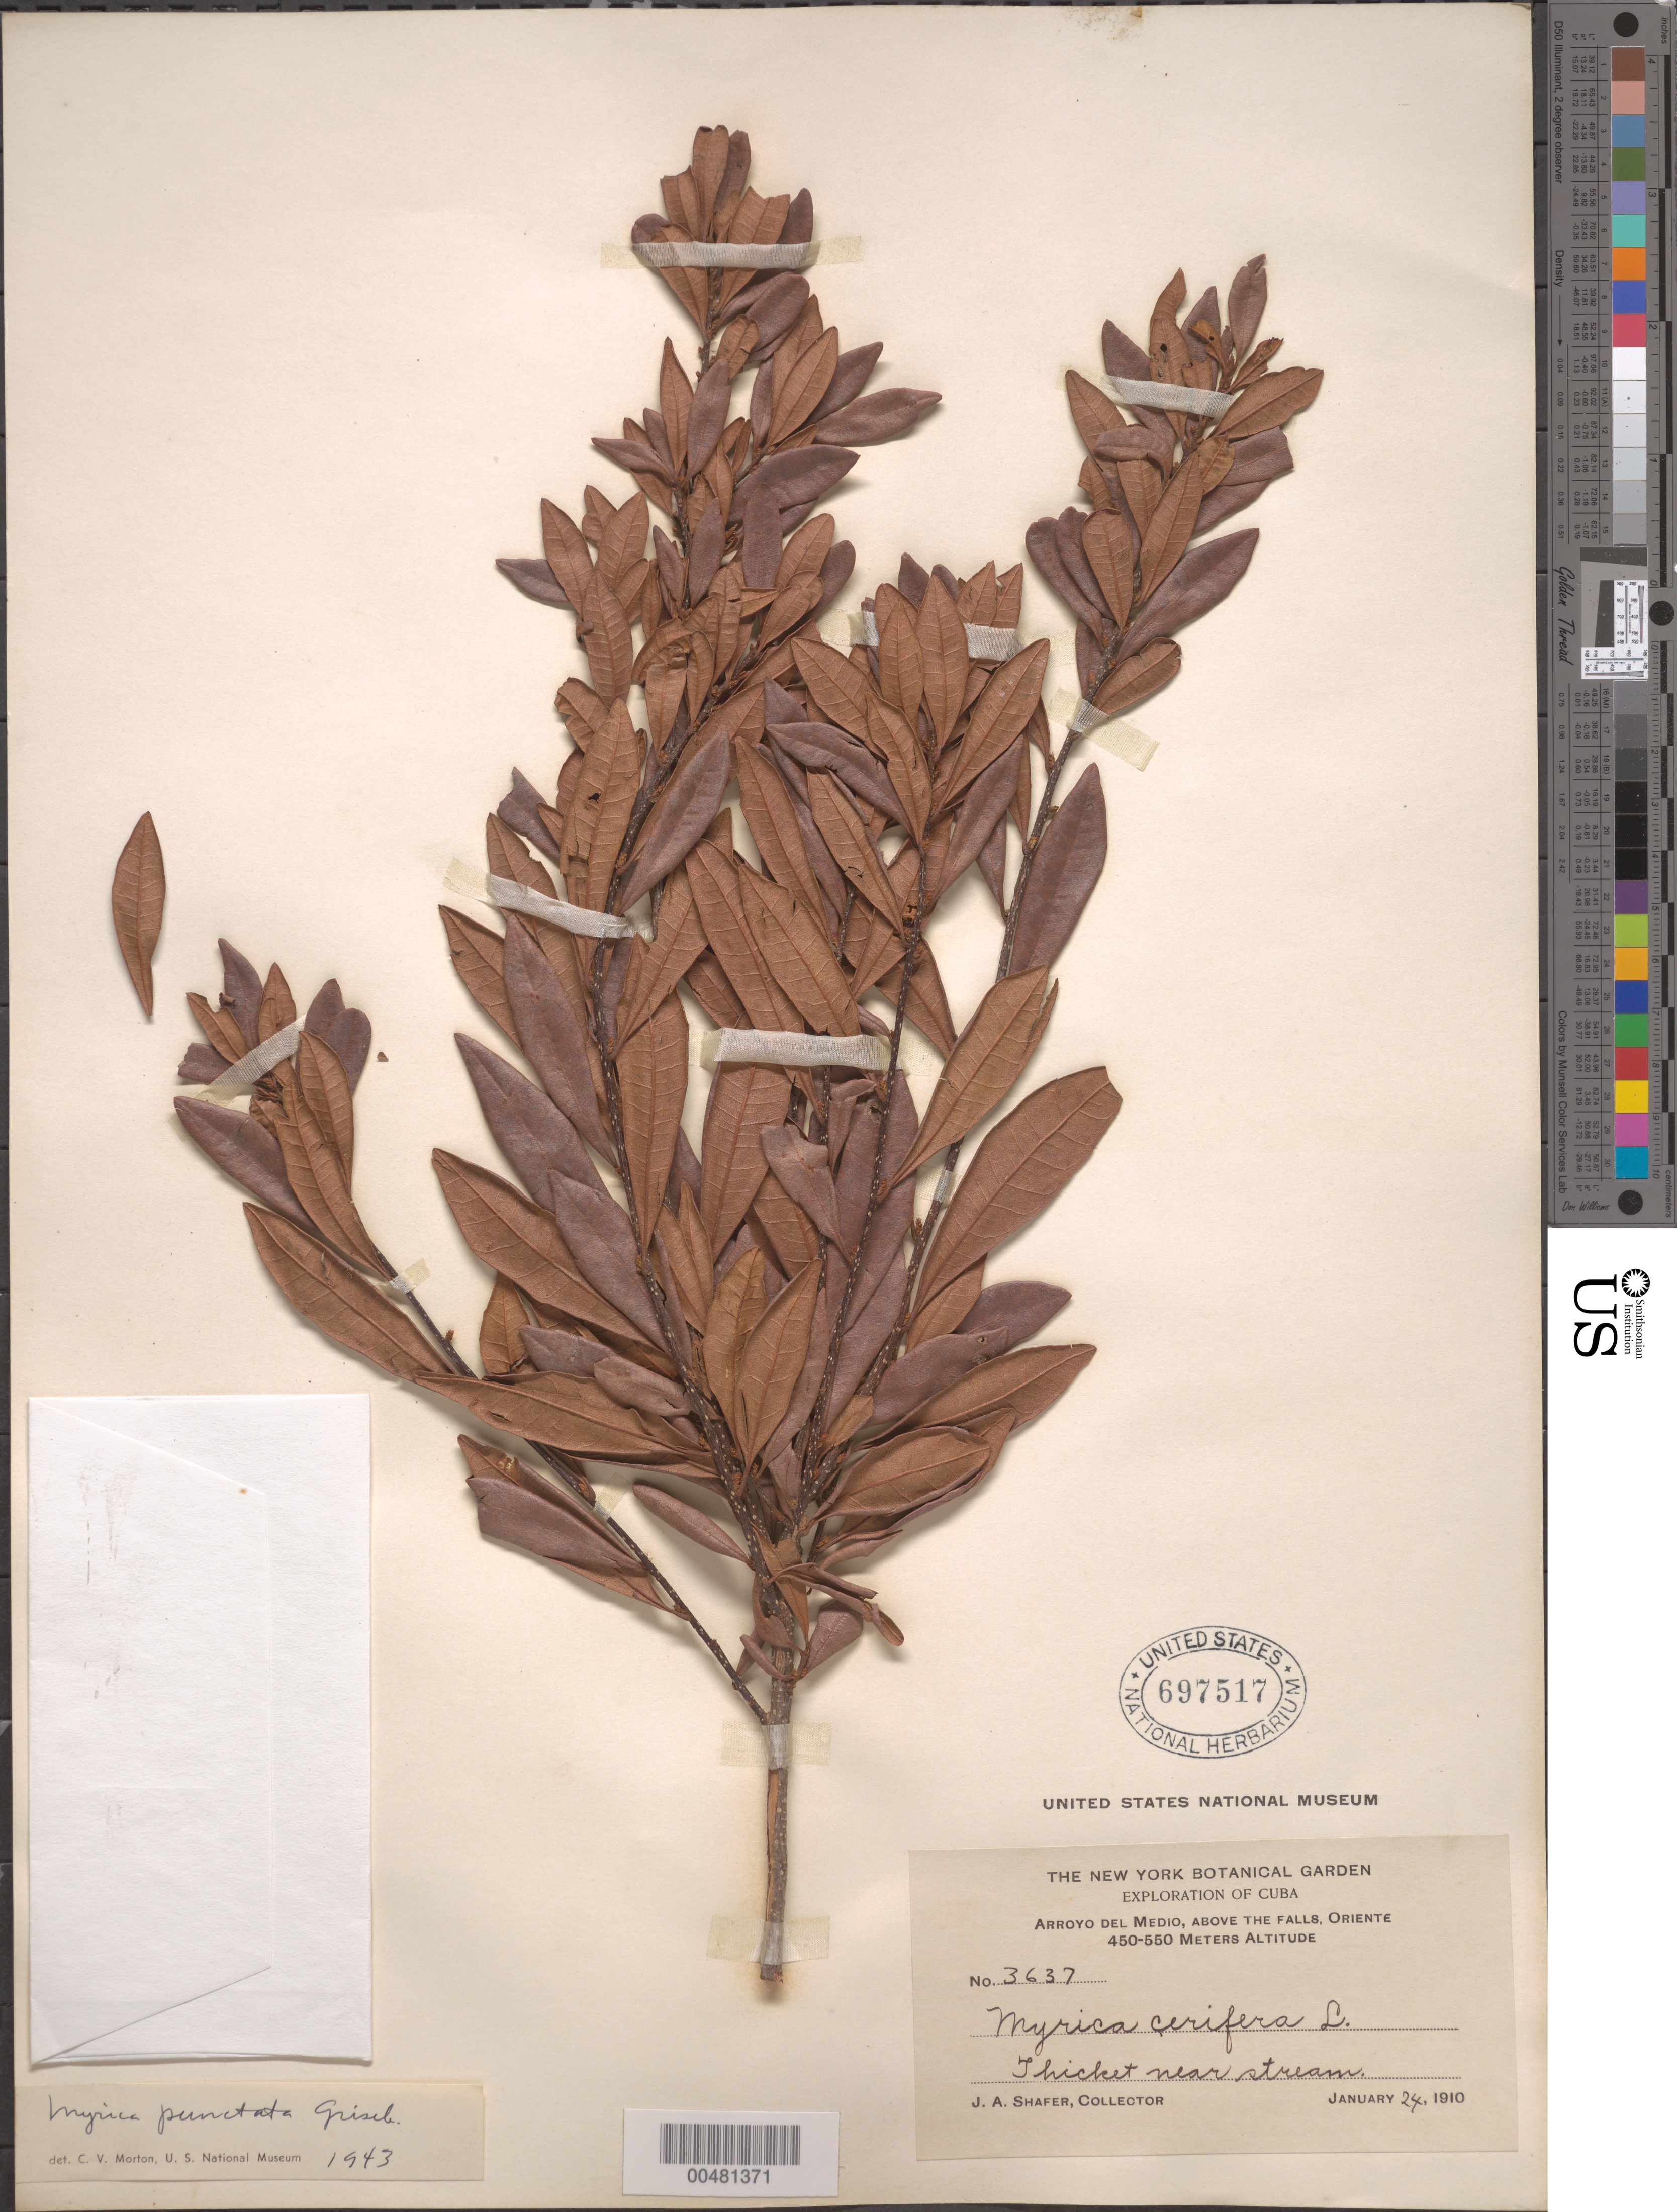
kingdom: Plantae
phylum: Tracheophyta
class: Magnoliopsida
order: Fagales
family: Myricaceae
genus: Morella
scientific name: Morella punctata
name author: (Griseb.) J. Herb.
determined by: Strong, Mark T., (BOT), Smithsonian Institution - National Museum of Natural History (UNITED STATES)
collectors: J. A. Shafer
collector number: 3637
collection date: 1910-01-24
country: Cuba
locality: Oriente. Sierra de Nipe. Arryo del Medio, above the falls.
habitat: Thicket near stream.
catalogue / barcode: US 697517